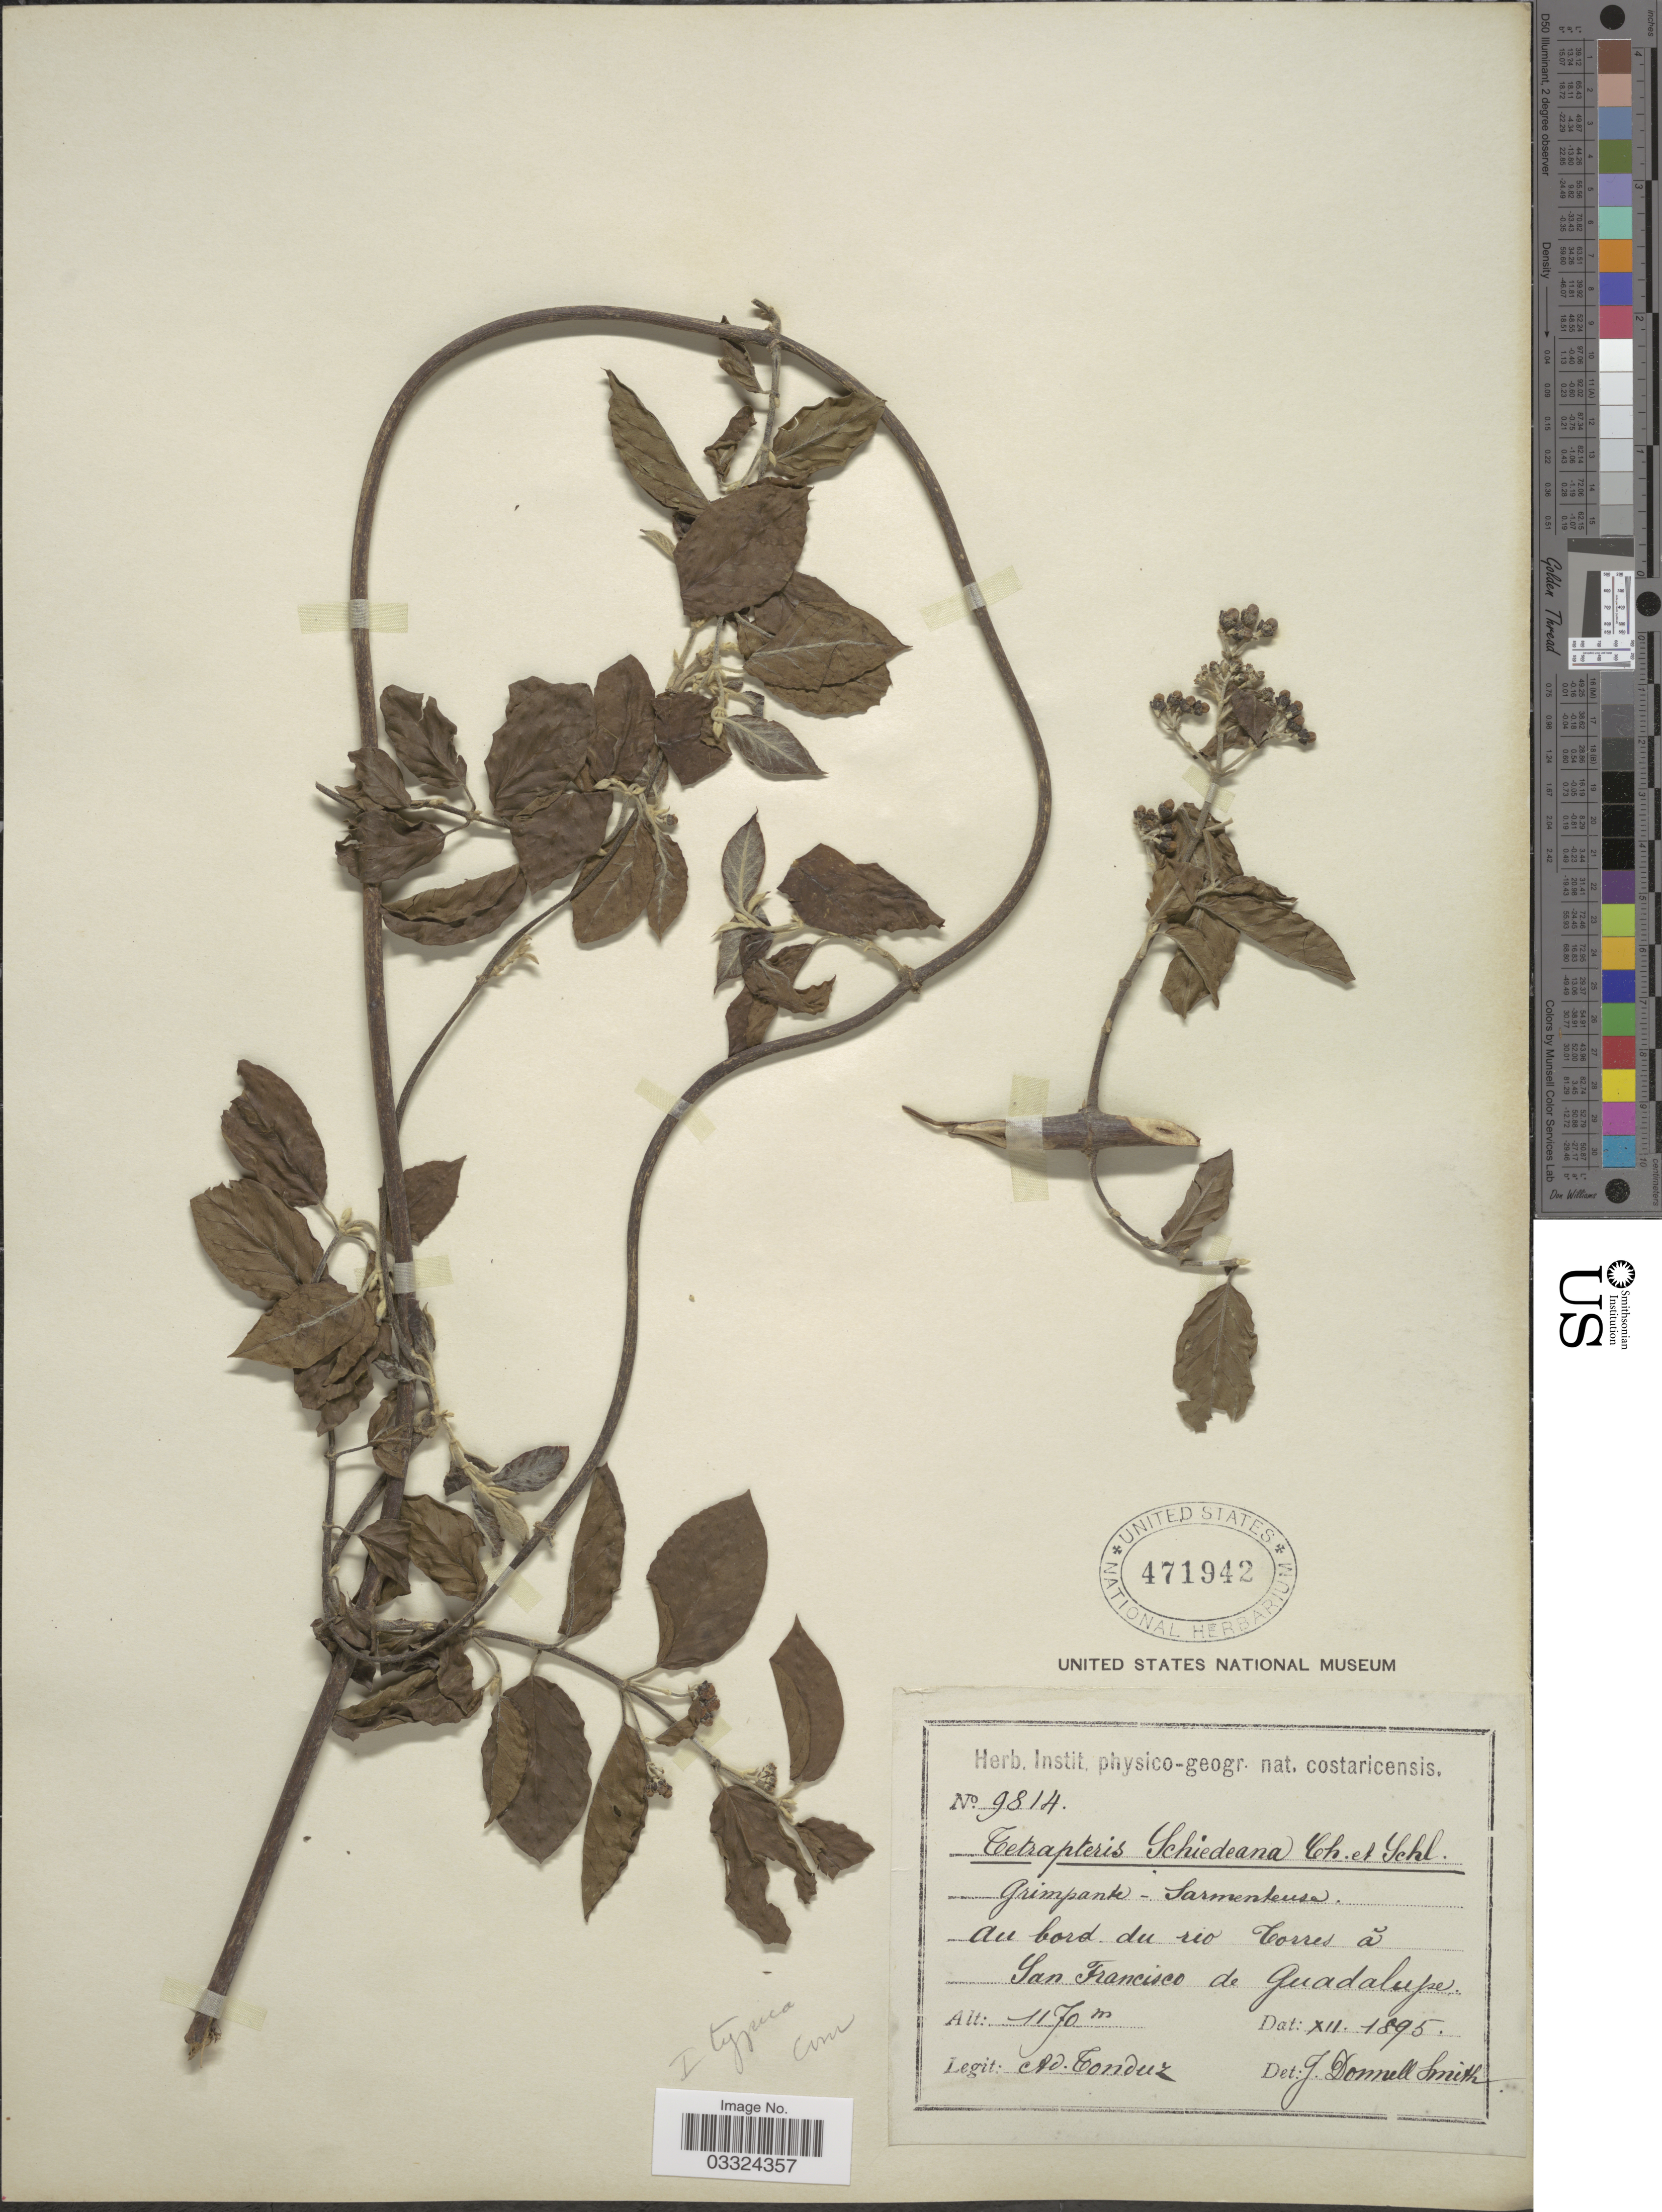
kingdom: Plantae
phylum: Tracheophyta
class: Magnoliopsida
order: Malpighiales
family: Malpighiaceae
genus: Tetrapterys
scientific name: Tetrapterys schiedeana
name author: Schltdl. & Cham.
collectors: A. Tonduz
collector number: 9814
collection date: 1895-12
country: Costa Rica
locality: Au bord du rio Torres á San Francisco de Guadalupe.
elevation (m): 1170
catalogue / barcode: US 471942